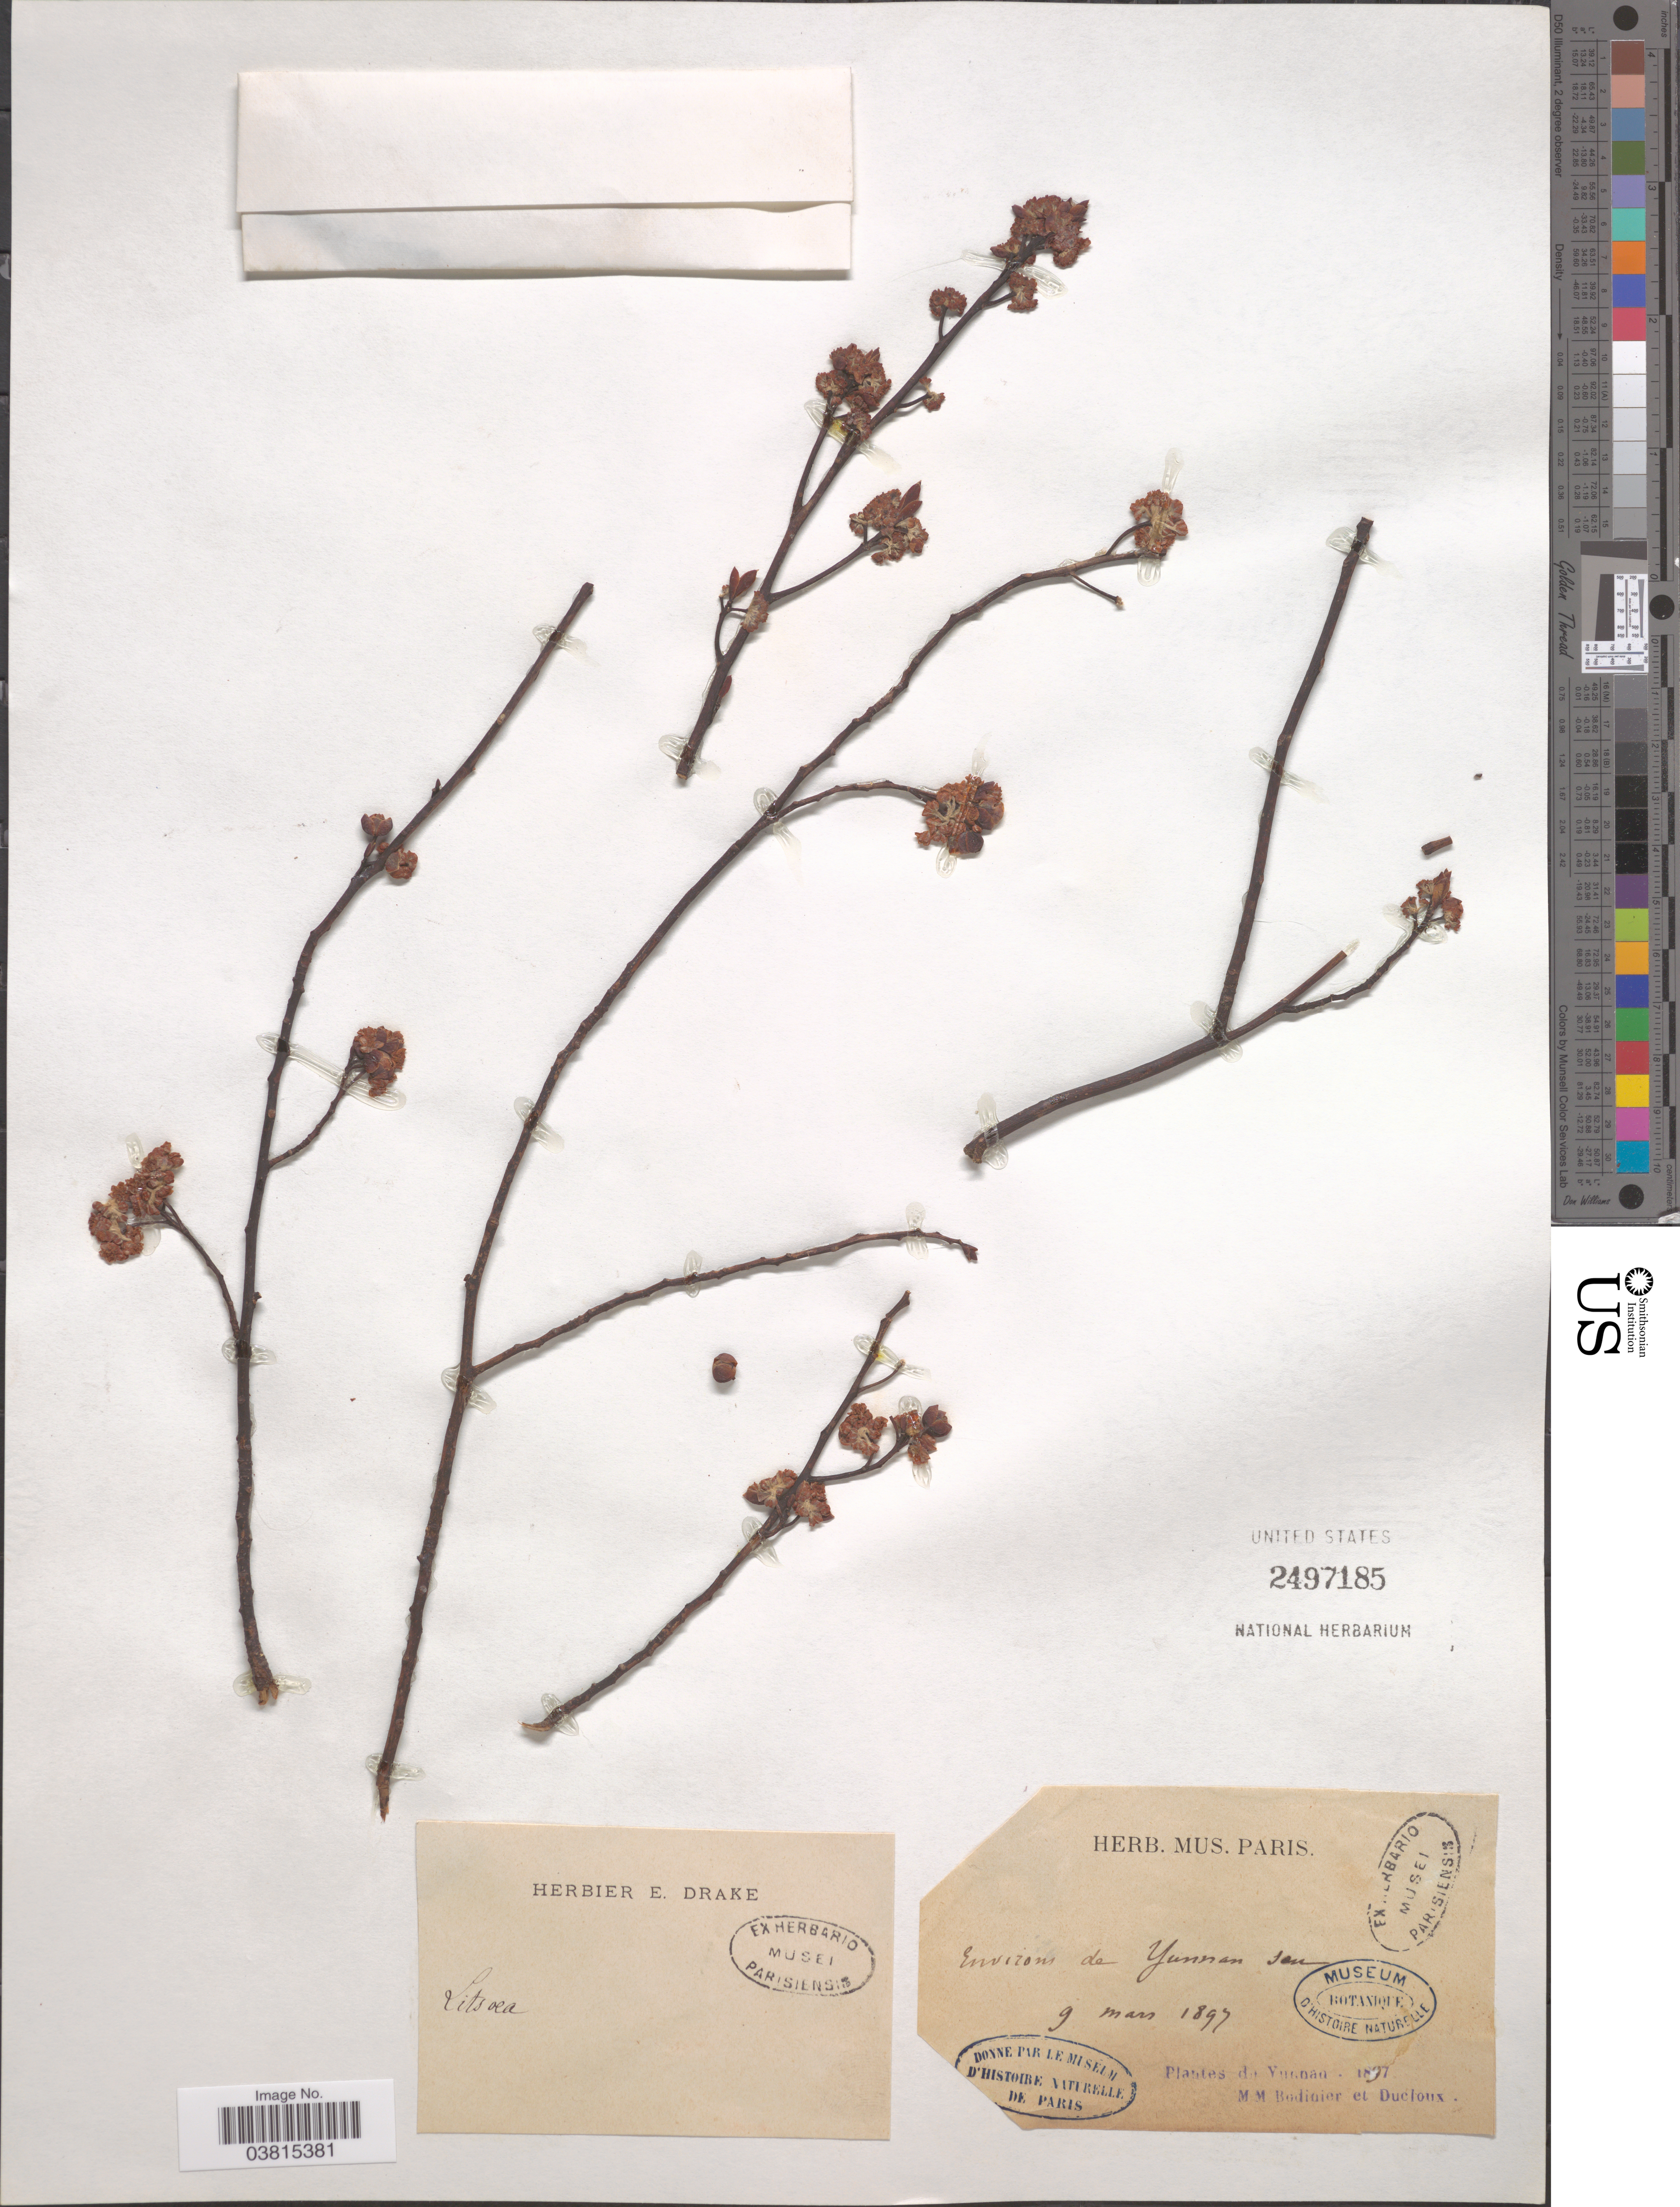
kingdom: Plantae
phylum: Tracheophyta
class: Magnoliopsida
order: Laurales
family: Lauraceae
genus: Lindera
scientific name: Lindera sp.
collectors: M. Bodinier & -. Ducloux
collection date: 1897-03-09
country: China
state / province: Yunnan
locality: Environs de Yunnan sen.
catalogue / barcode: US 2497185